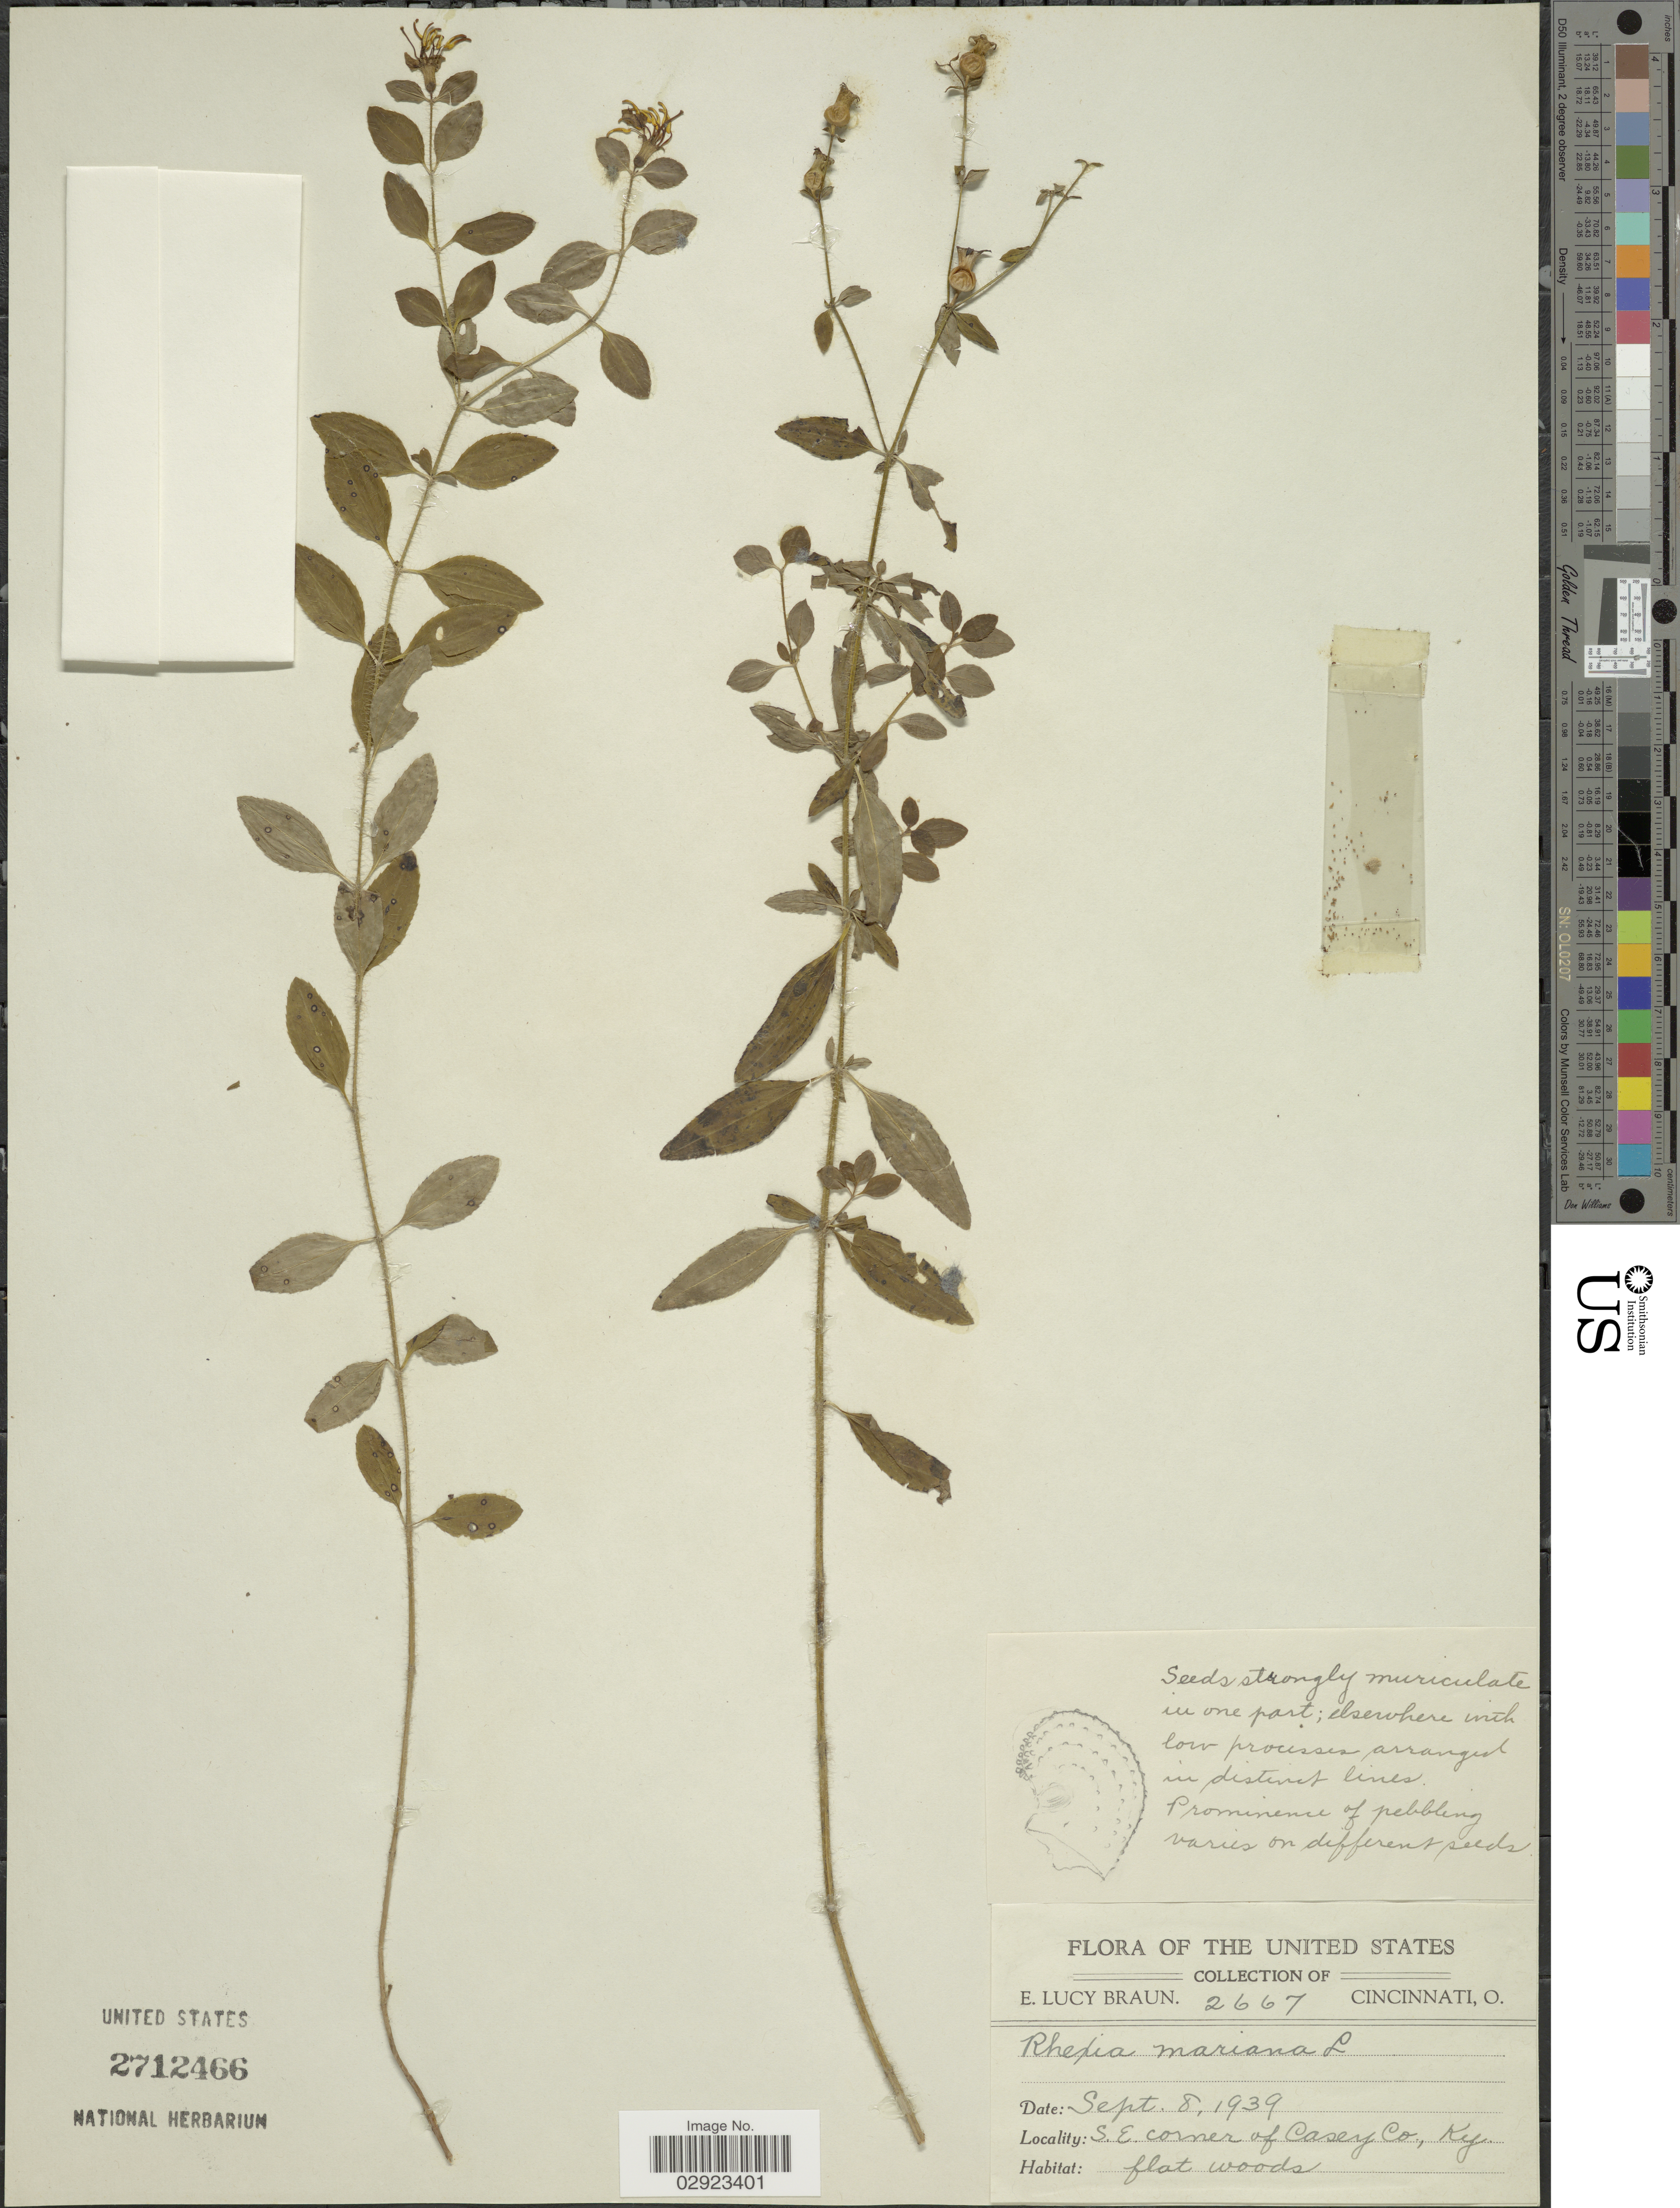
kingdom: Plantae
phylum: Tracheophyta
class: Magnoliopsida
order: Myrtales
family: Melastomataceae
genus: Rhexia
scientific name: Rhexia mariana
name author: L.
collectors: E. L. Braun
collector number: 2667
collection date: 1939-09-08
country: United States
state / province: Kentucky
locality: S.E. Corner of Casey Co.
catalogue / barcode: US 2712466